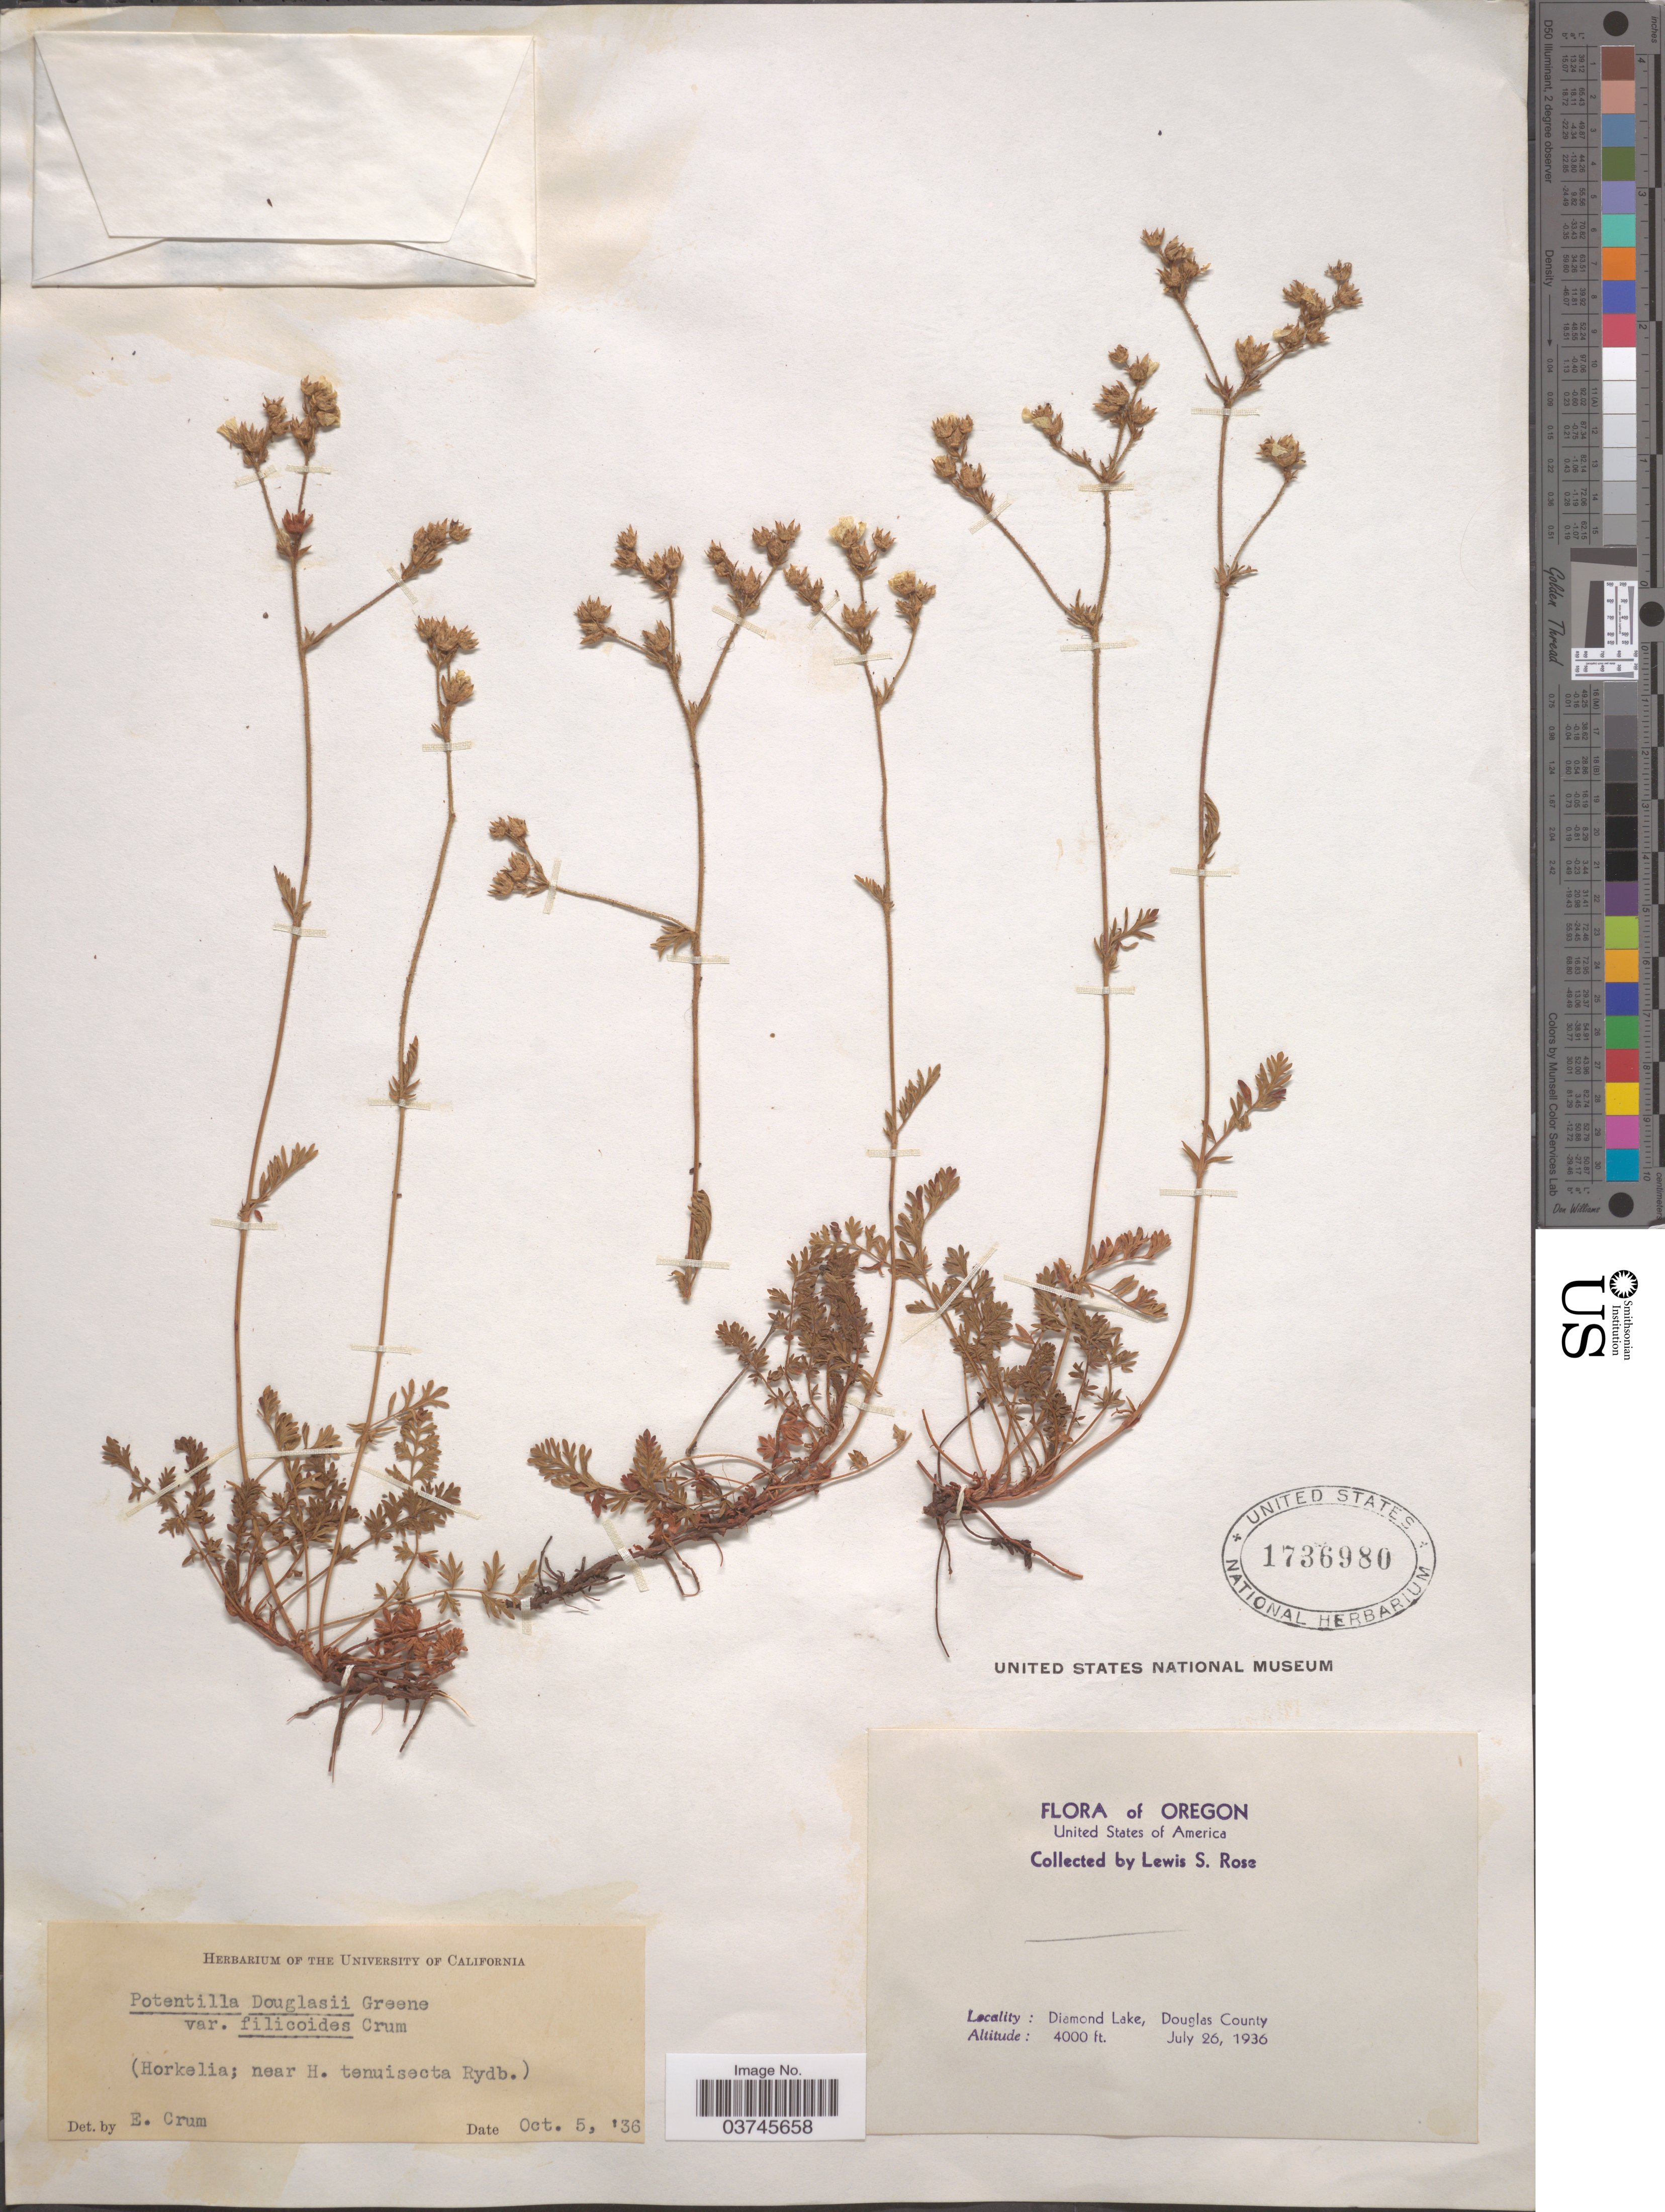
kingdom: Plantae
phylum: Tracheophyta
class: Magnoliopsida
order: Rosales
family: Rosaceae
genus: Potentilla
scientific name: Potentilla douglasii var. filicoides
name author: Crum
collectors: L. S. Rose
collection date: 1936-07-26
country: United States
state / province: Oregon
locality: Diamond Lake, Douglas County.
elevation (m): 1219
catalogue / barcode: US 1736980